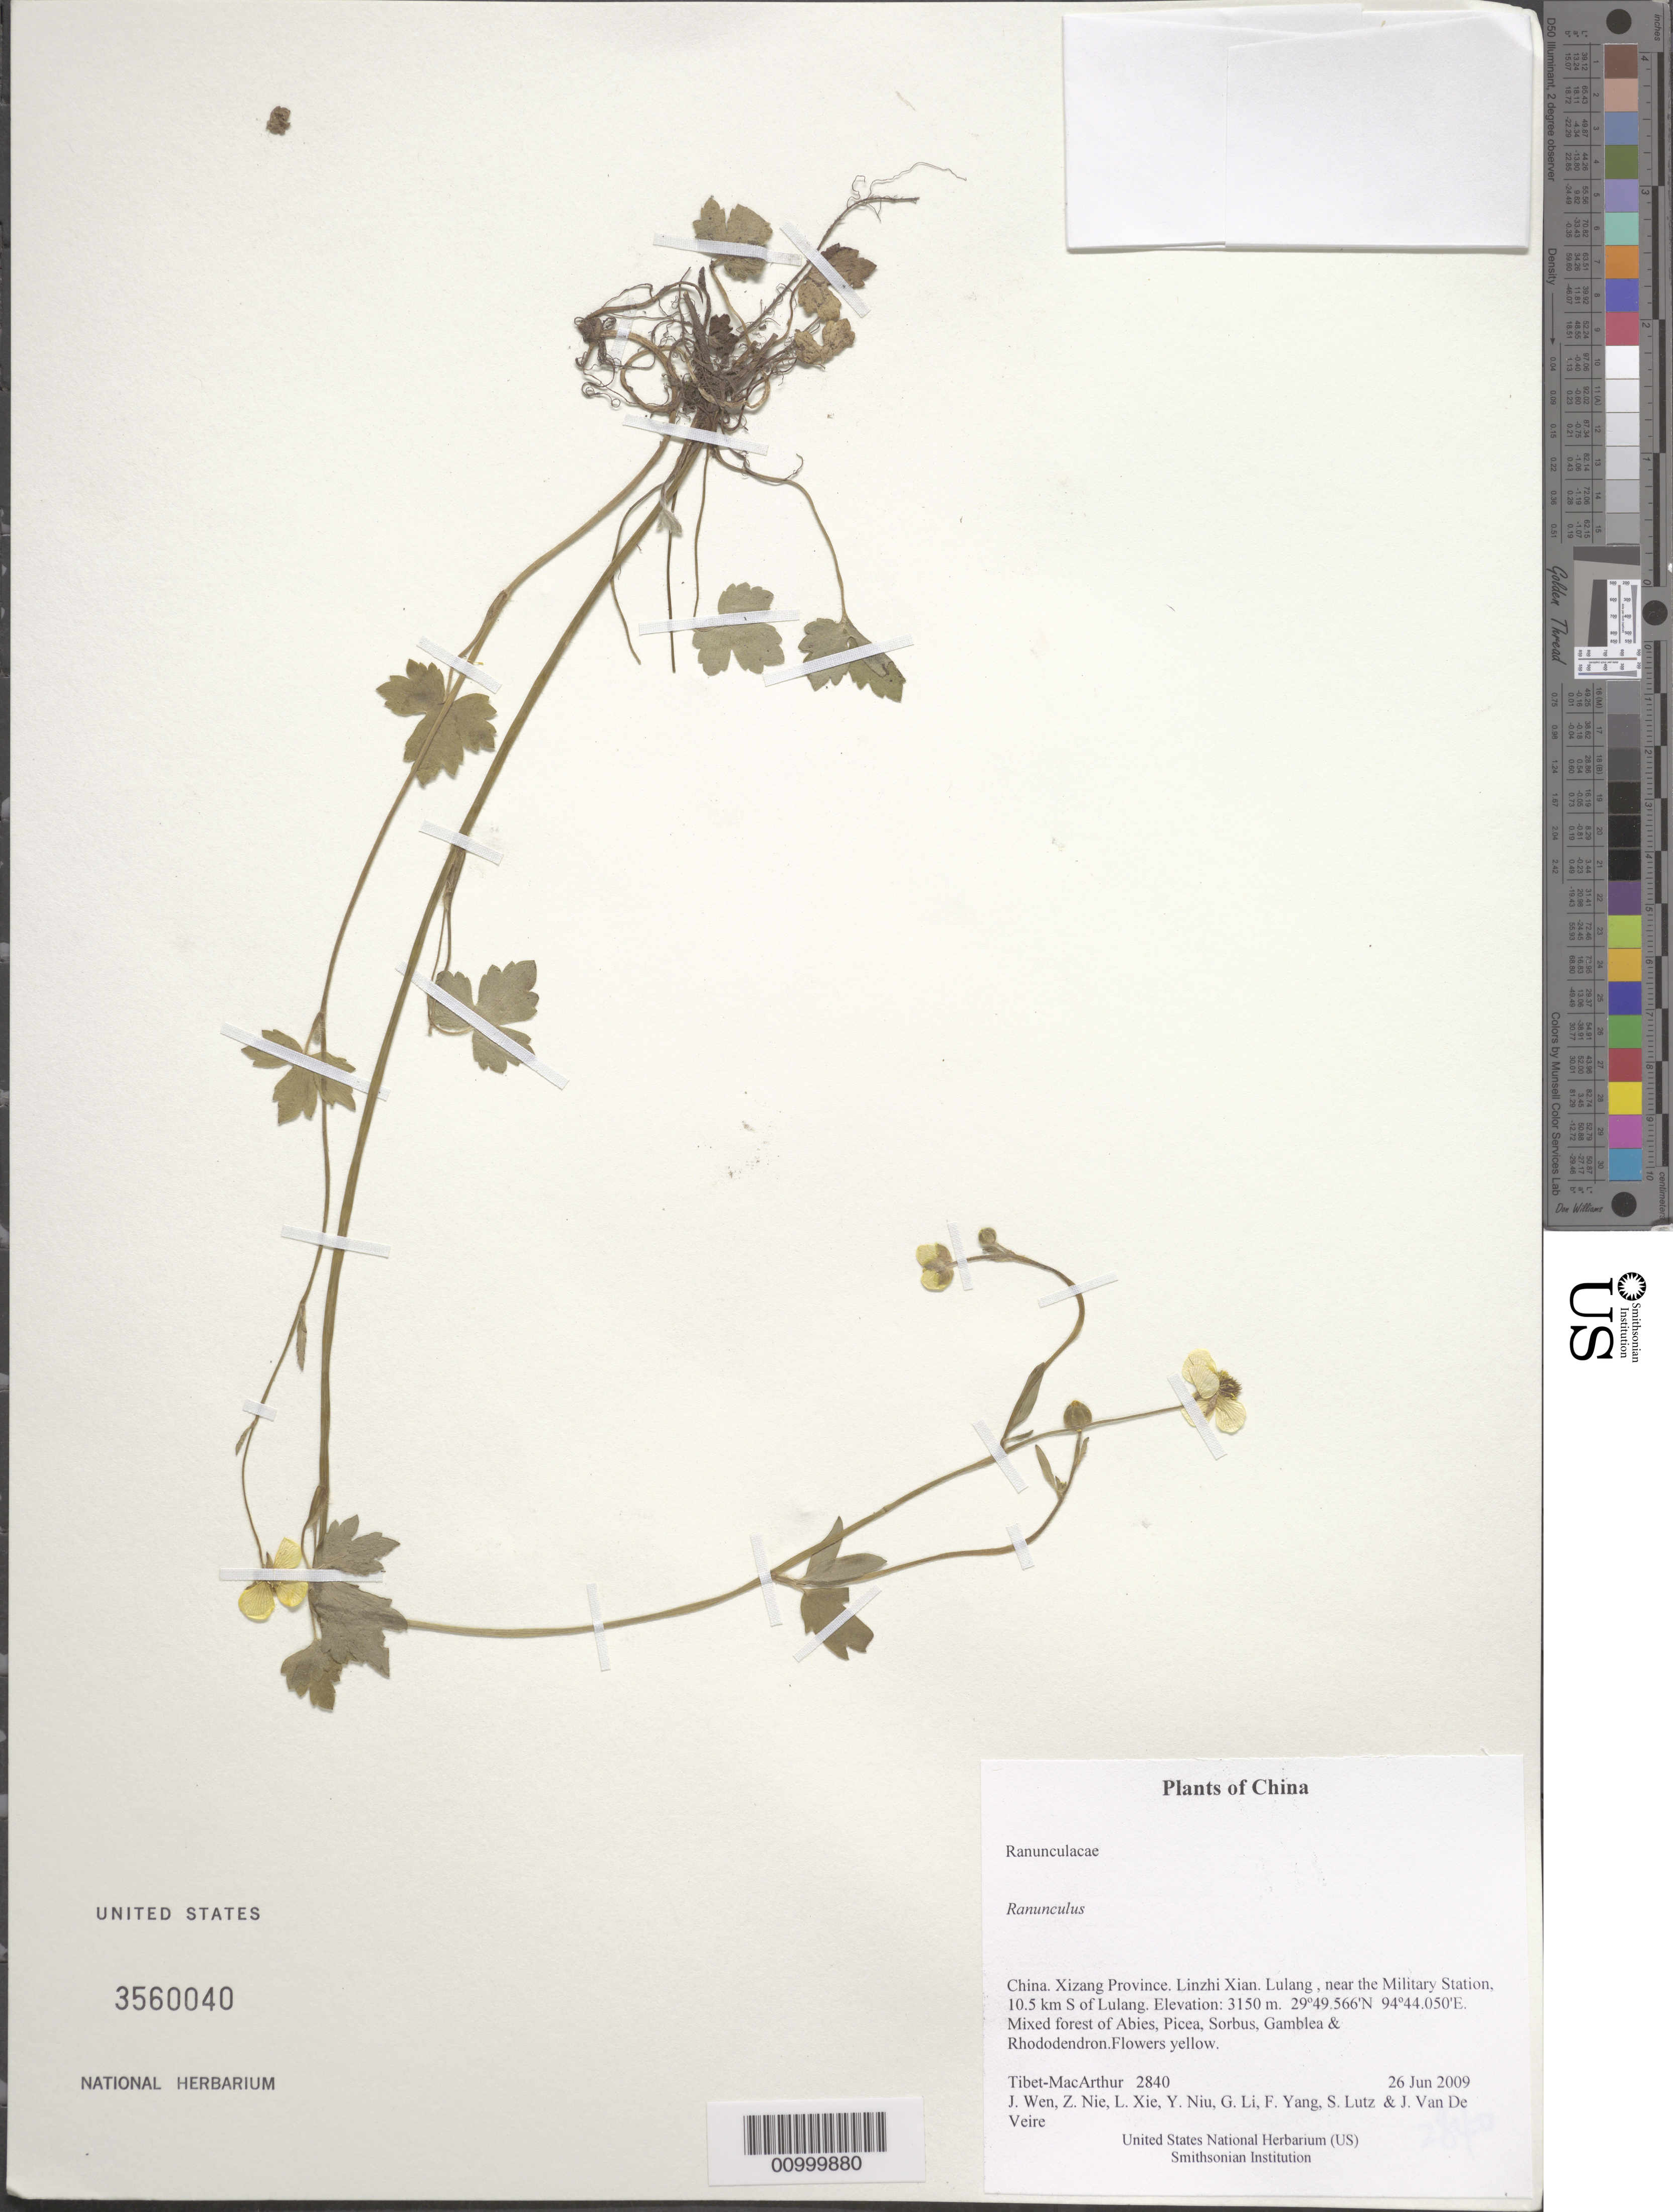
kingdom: Plantae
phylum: Tracheophyta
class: Magnoliopsida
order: Ranunculales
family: Ranunculaceae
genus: Ranunculus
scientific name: Ranunculus sp.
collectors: Tibet-MacArthur, J. Wen, Z. Nie, L. Xie, Y. Niu, G. Li, F. Yang, S. Lutz & J. Van De Veire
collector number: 2840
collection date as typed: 26 Jun 2009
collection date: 2009-06-26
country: China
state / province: Xizang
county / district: Linzhi Xian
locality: Lulang , near the Military Station, 10.5 km S of Lulang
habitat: Mixed forest of Abies, Picea, Sorbus, Gamblea & Rhododendron.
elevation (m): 3150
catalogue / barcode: US 3560040